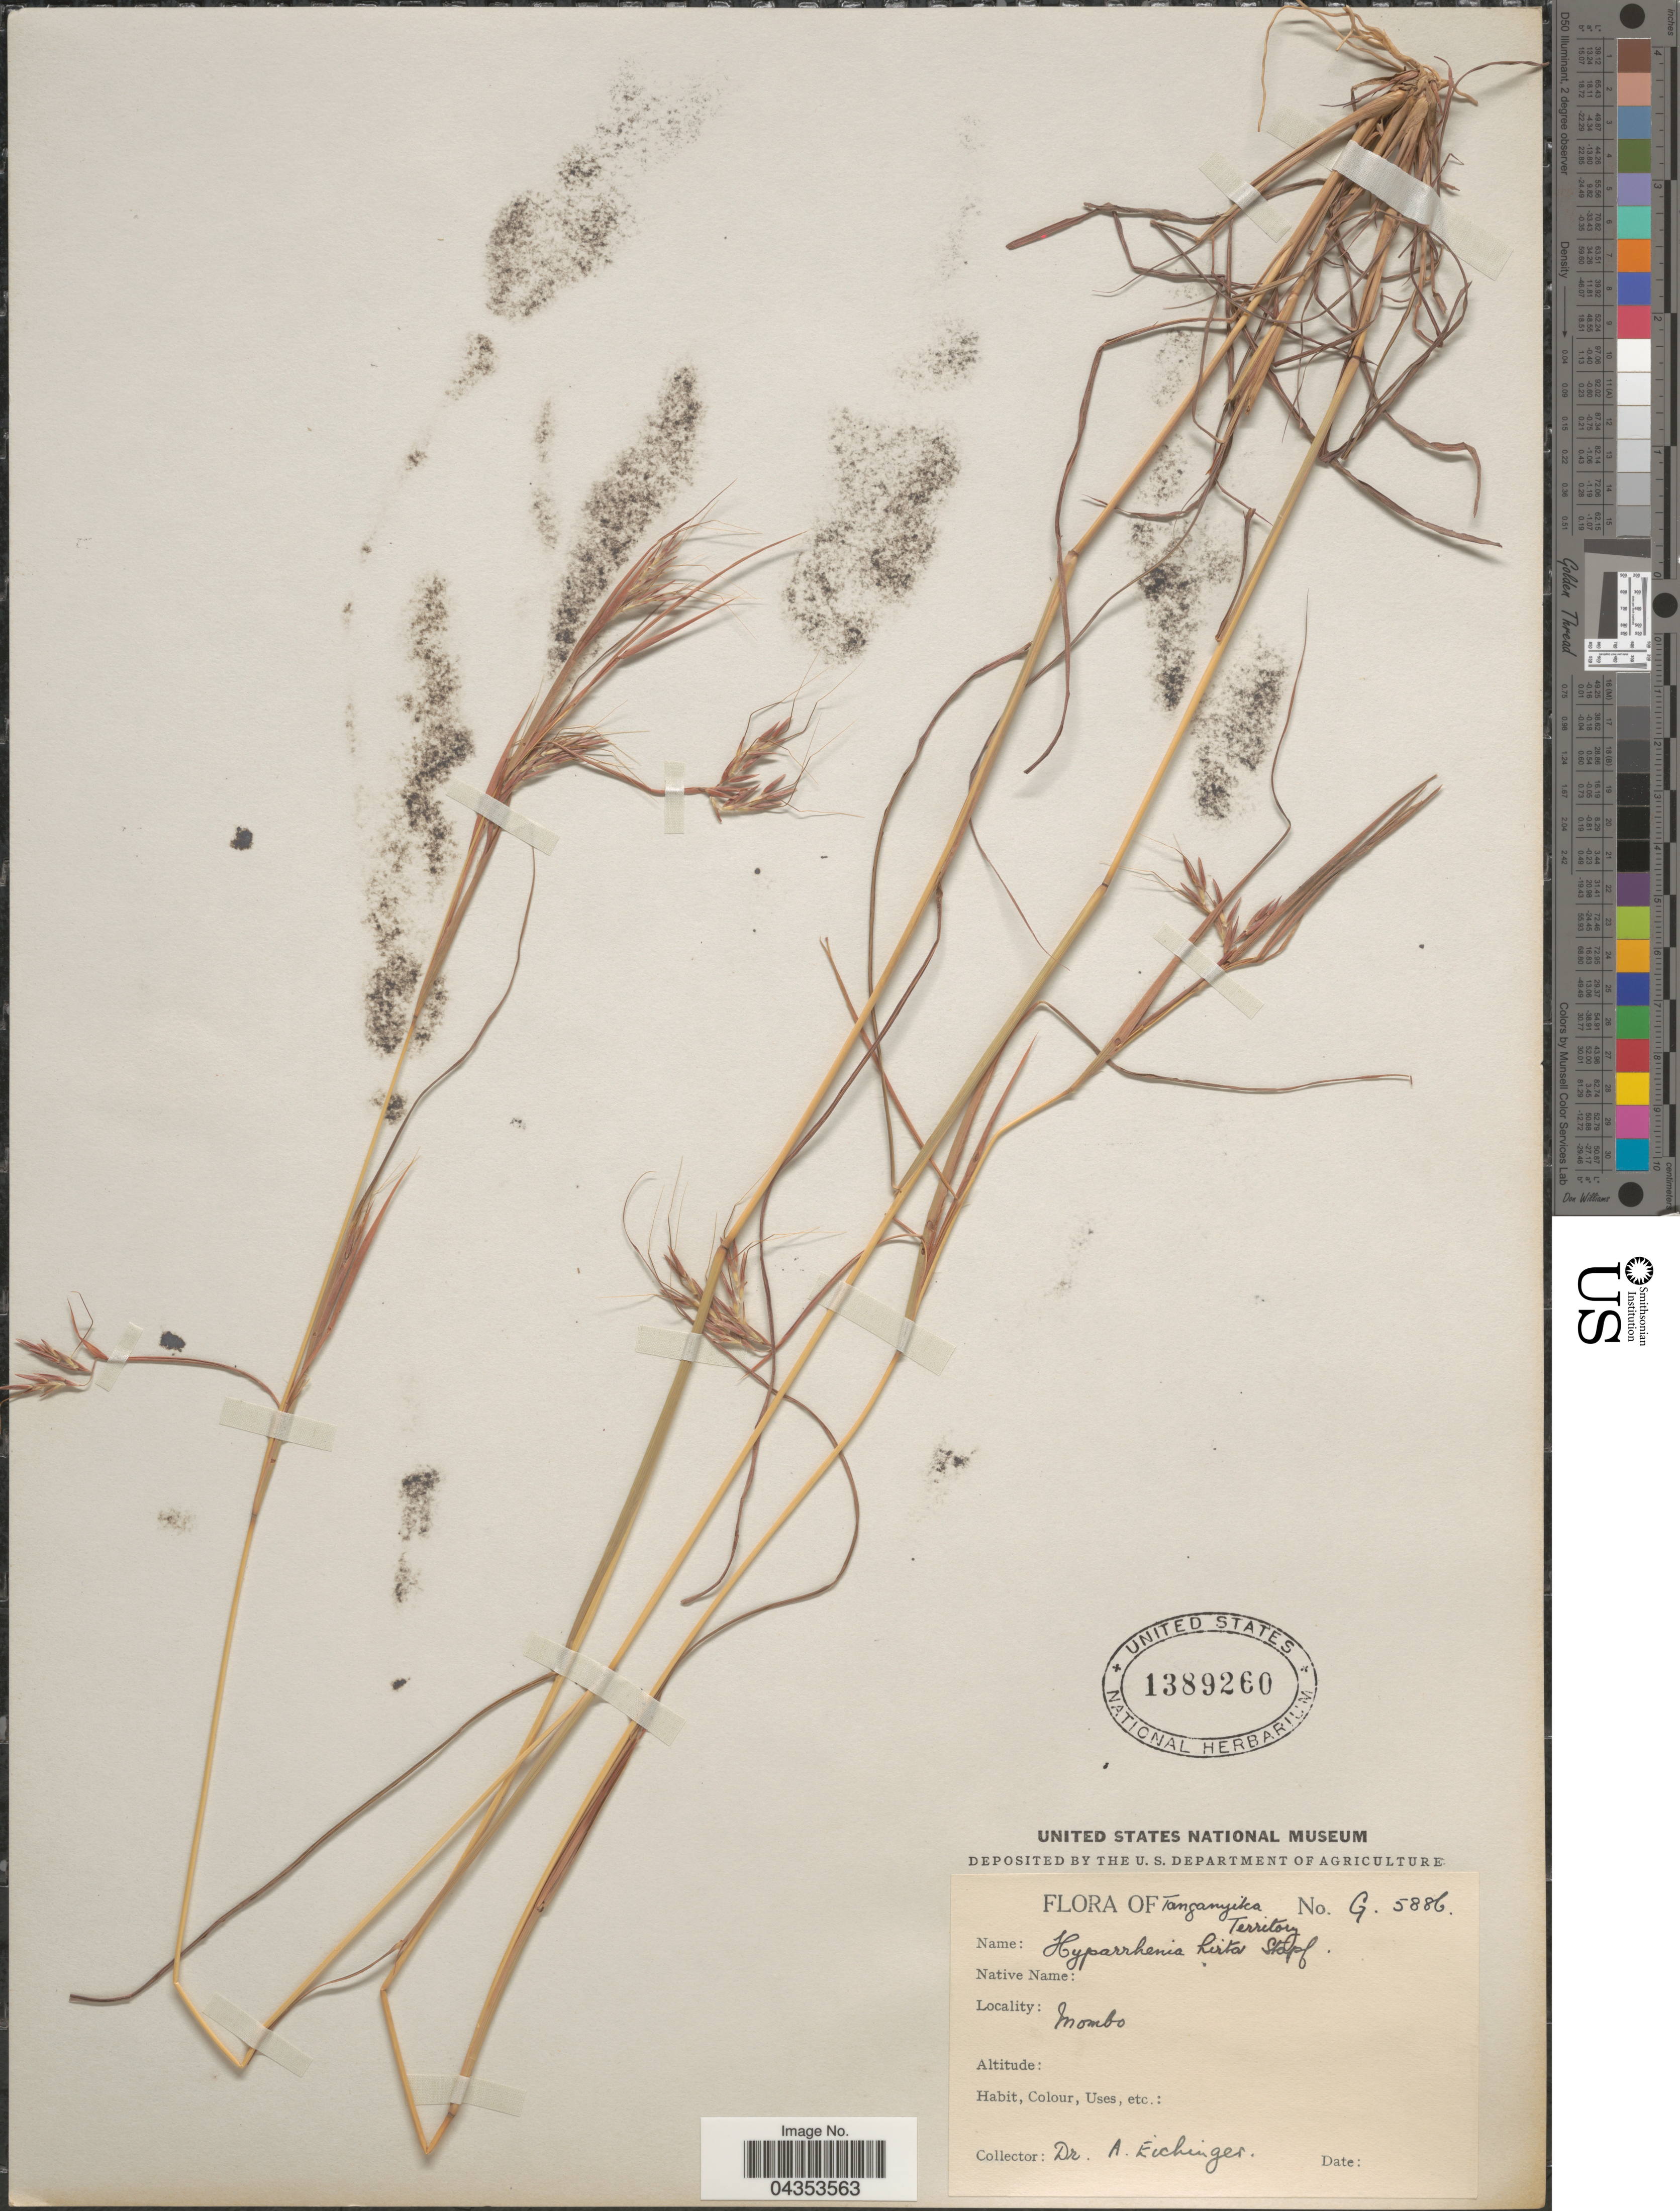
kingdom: Plantae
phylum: Tracheophyta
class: Liliopsida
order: Poales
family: Poaceae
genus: Hyparrhenia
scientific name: Hyparrhenia hirta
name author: (L.) Stapf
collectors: A. Eichinger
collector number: G5886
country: Tanzania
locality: Tanganyika Territory. Mombo.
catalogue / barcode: US 1389260